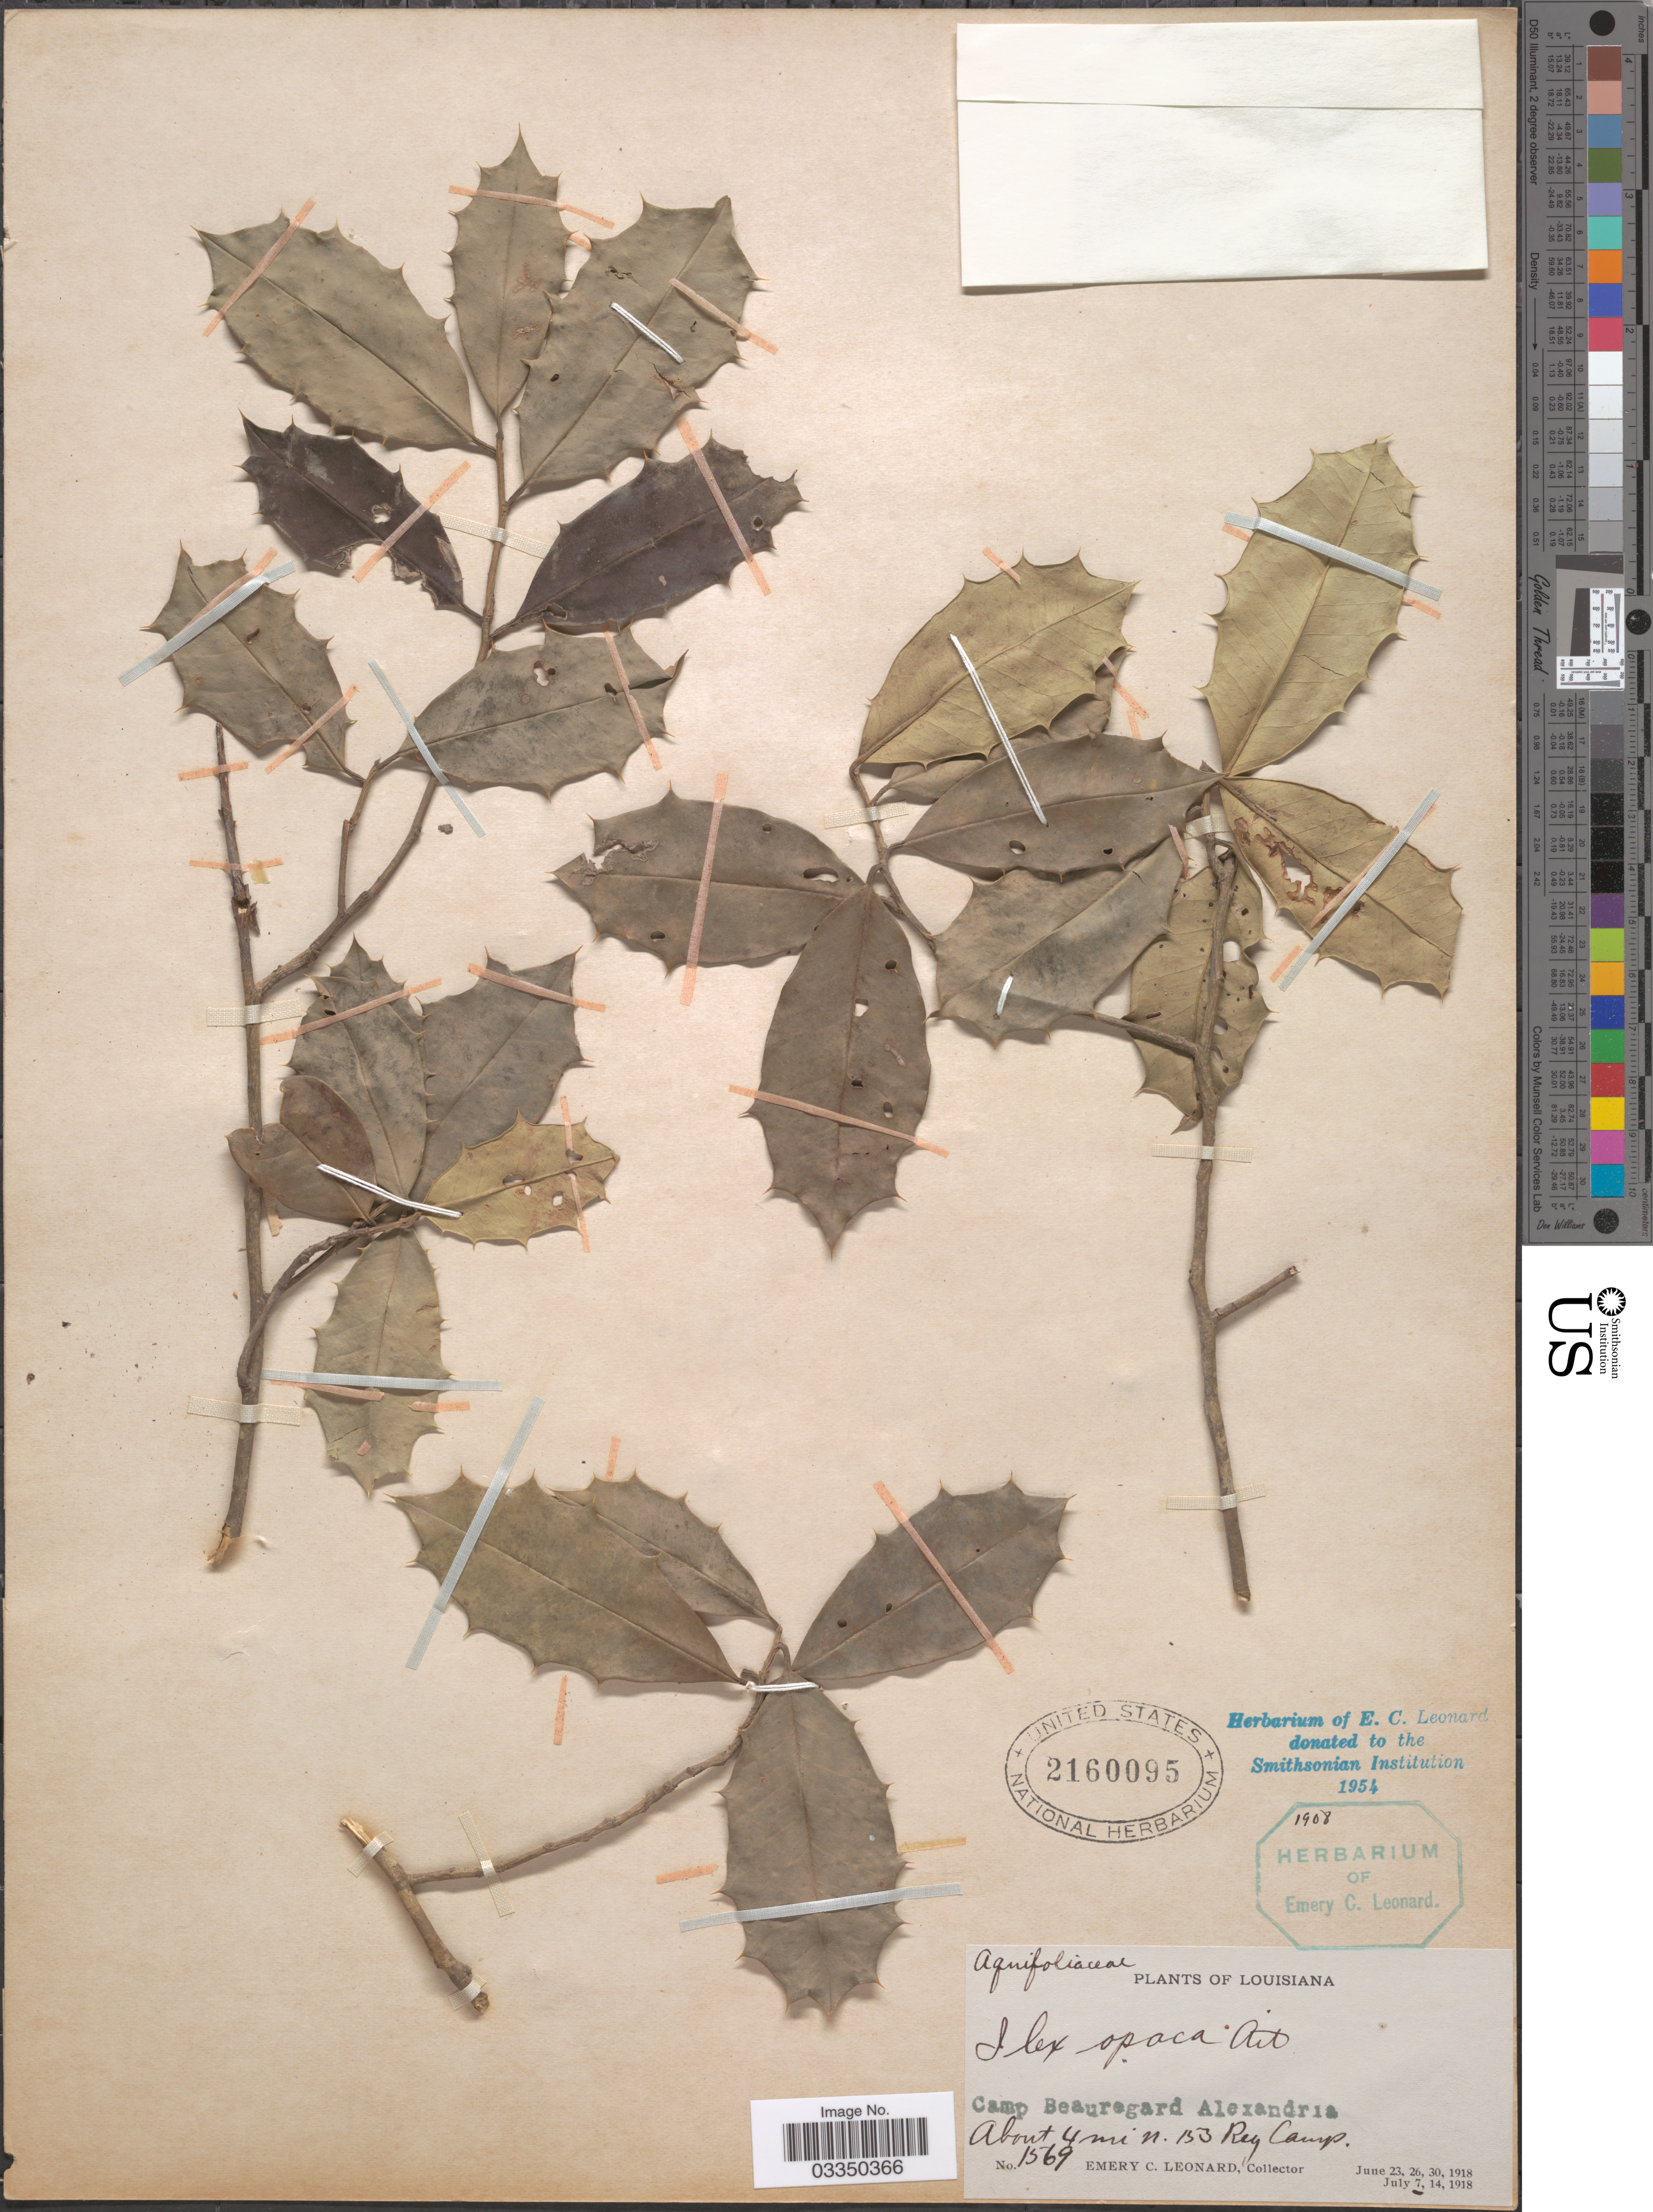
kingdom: Plantae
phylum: Tracheophyta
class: Magnoliopsida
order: Aquifoliales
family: Aquifoliaceae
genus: Ilex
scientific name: Ilex opaca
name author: Aiton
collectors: E. C. Leonard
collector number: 1569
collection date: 1918-07-07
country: United States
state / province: Louisiana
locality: Camp Beauregard Alexandria. About 4 mi. N. 153 Reg Camp.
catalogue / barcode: US 2160095